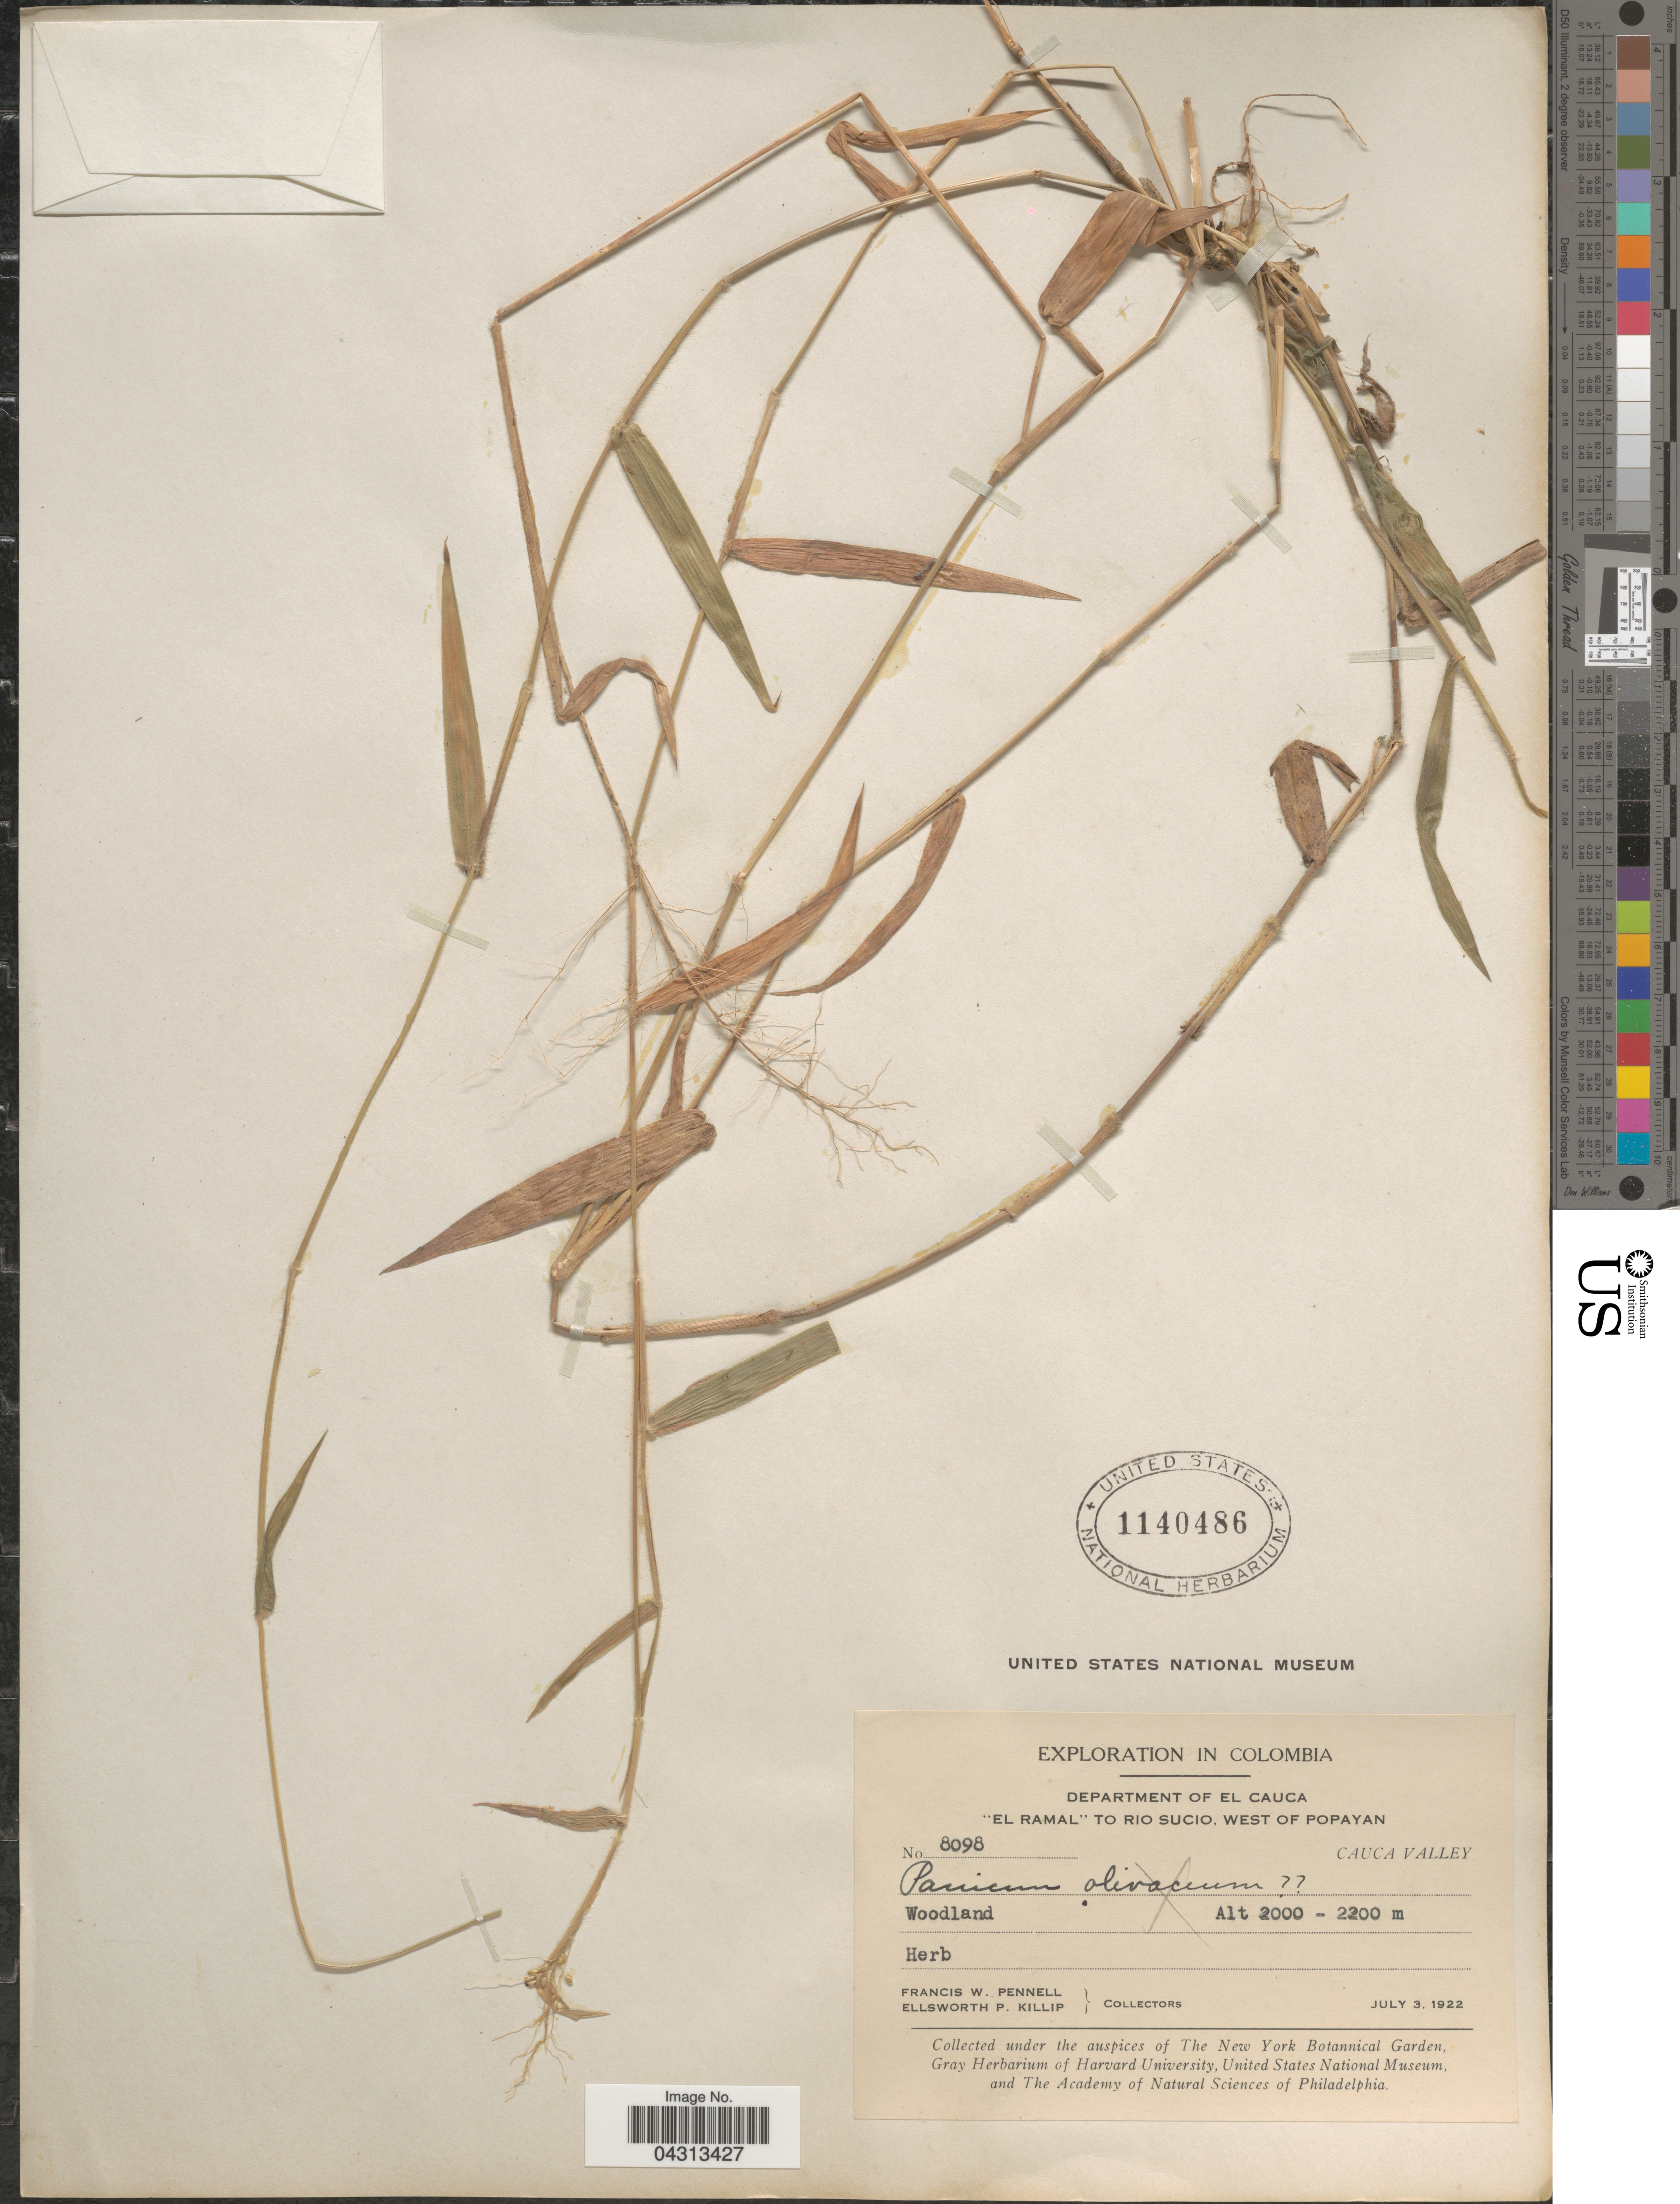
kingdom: Plantae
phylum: Tracheophyta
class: Liliopsida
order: Poales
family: Poaceae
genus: Dichanthelium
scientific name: Dichanthelium viscidellum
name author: (Scribn.) Gould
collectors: F. W. Pennell & E. P. Killip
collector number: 8098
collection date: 1922-07-03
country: Colombia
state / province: Cauca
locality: Exploration in Colombia. Department of El Cauca. "El Ramal" to Rio Sucio, West of Popayan. Cauca Valley.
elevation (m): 2000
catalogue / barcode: US 1140486